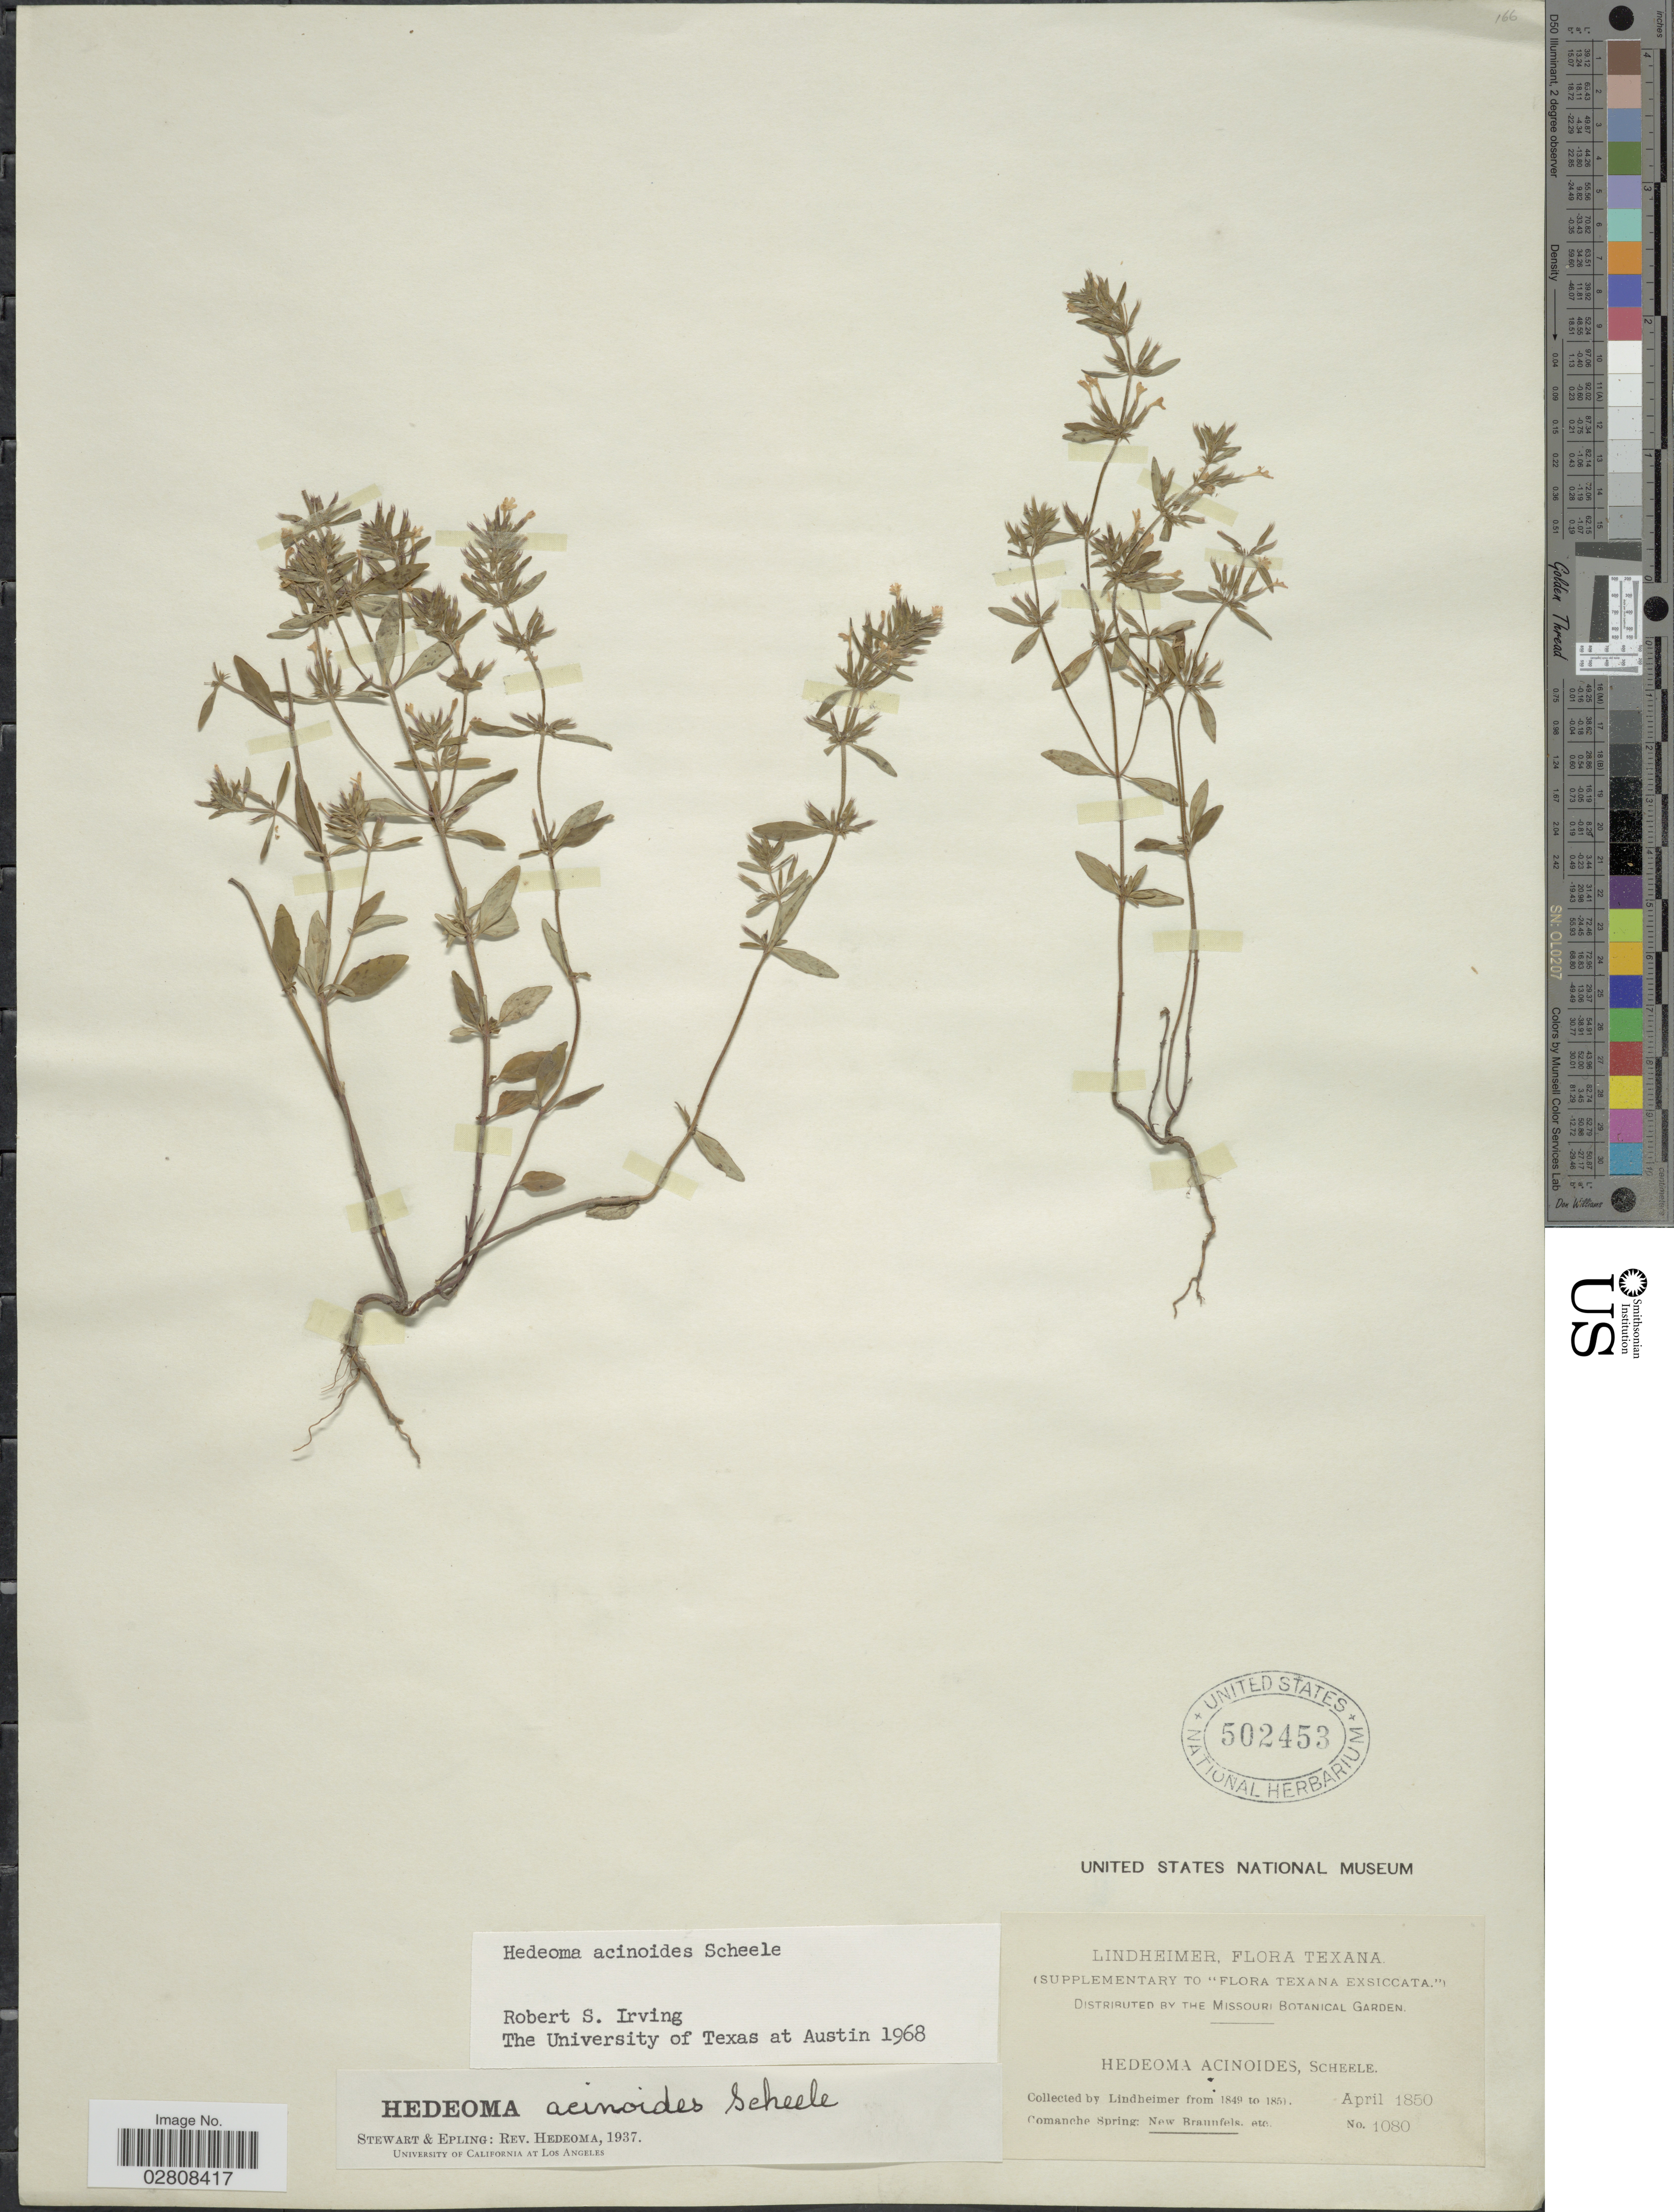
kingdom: Plantae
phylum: Tracheophyta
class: Magnoliopsida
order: Lamiales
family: Lamiaceae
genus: Hedeoma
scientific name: Hedeoma acinoides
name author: Scheele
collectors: -. Lindheimer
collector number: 1080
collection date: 1850-04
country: United States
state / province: Texas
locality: Comanche Spring: New Braunfels, etc.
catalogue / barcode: US 502453